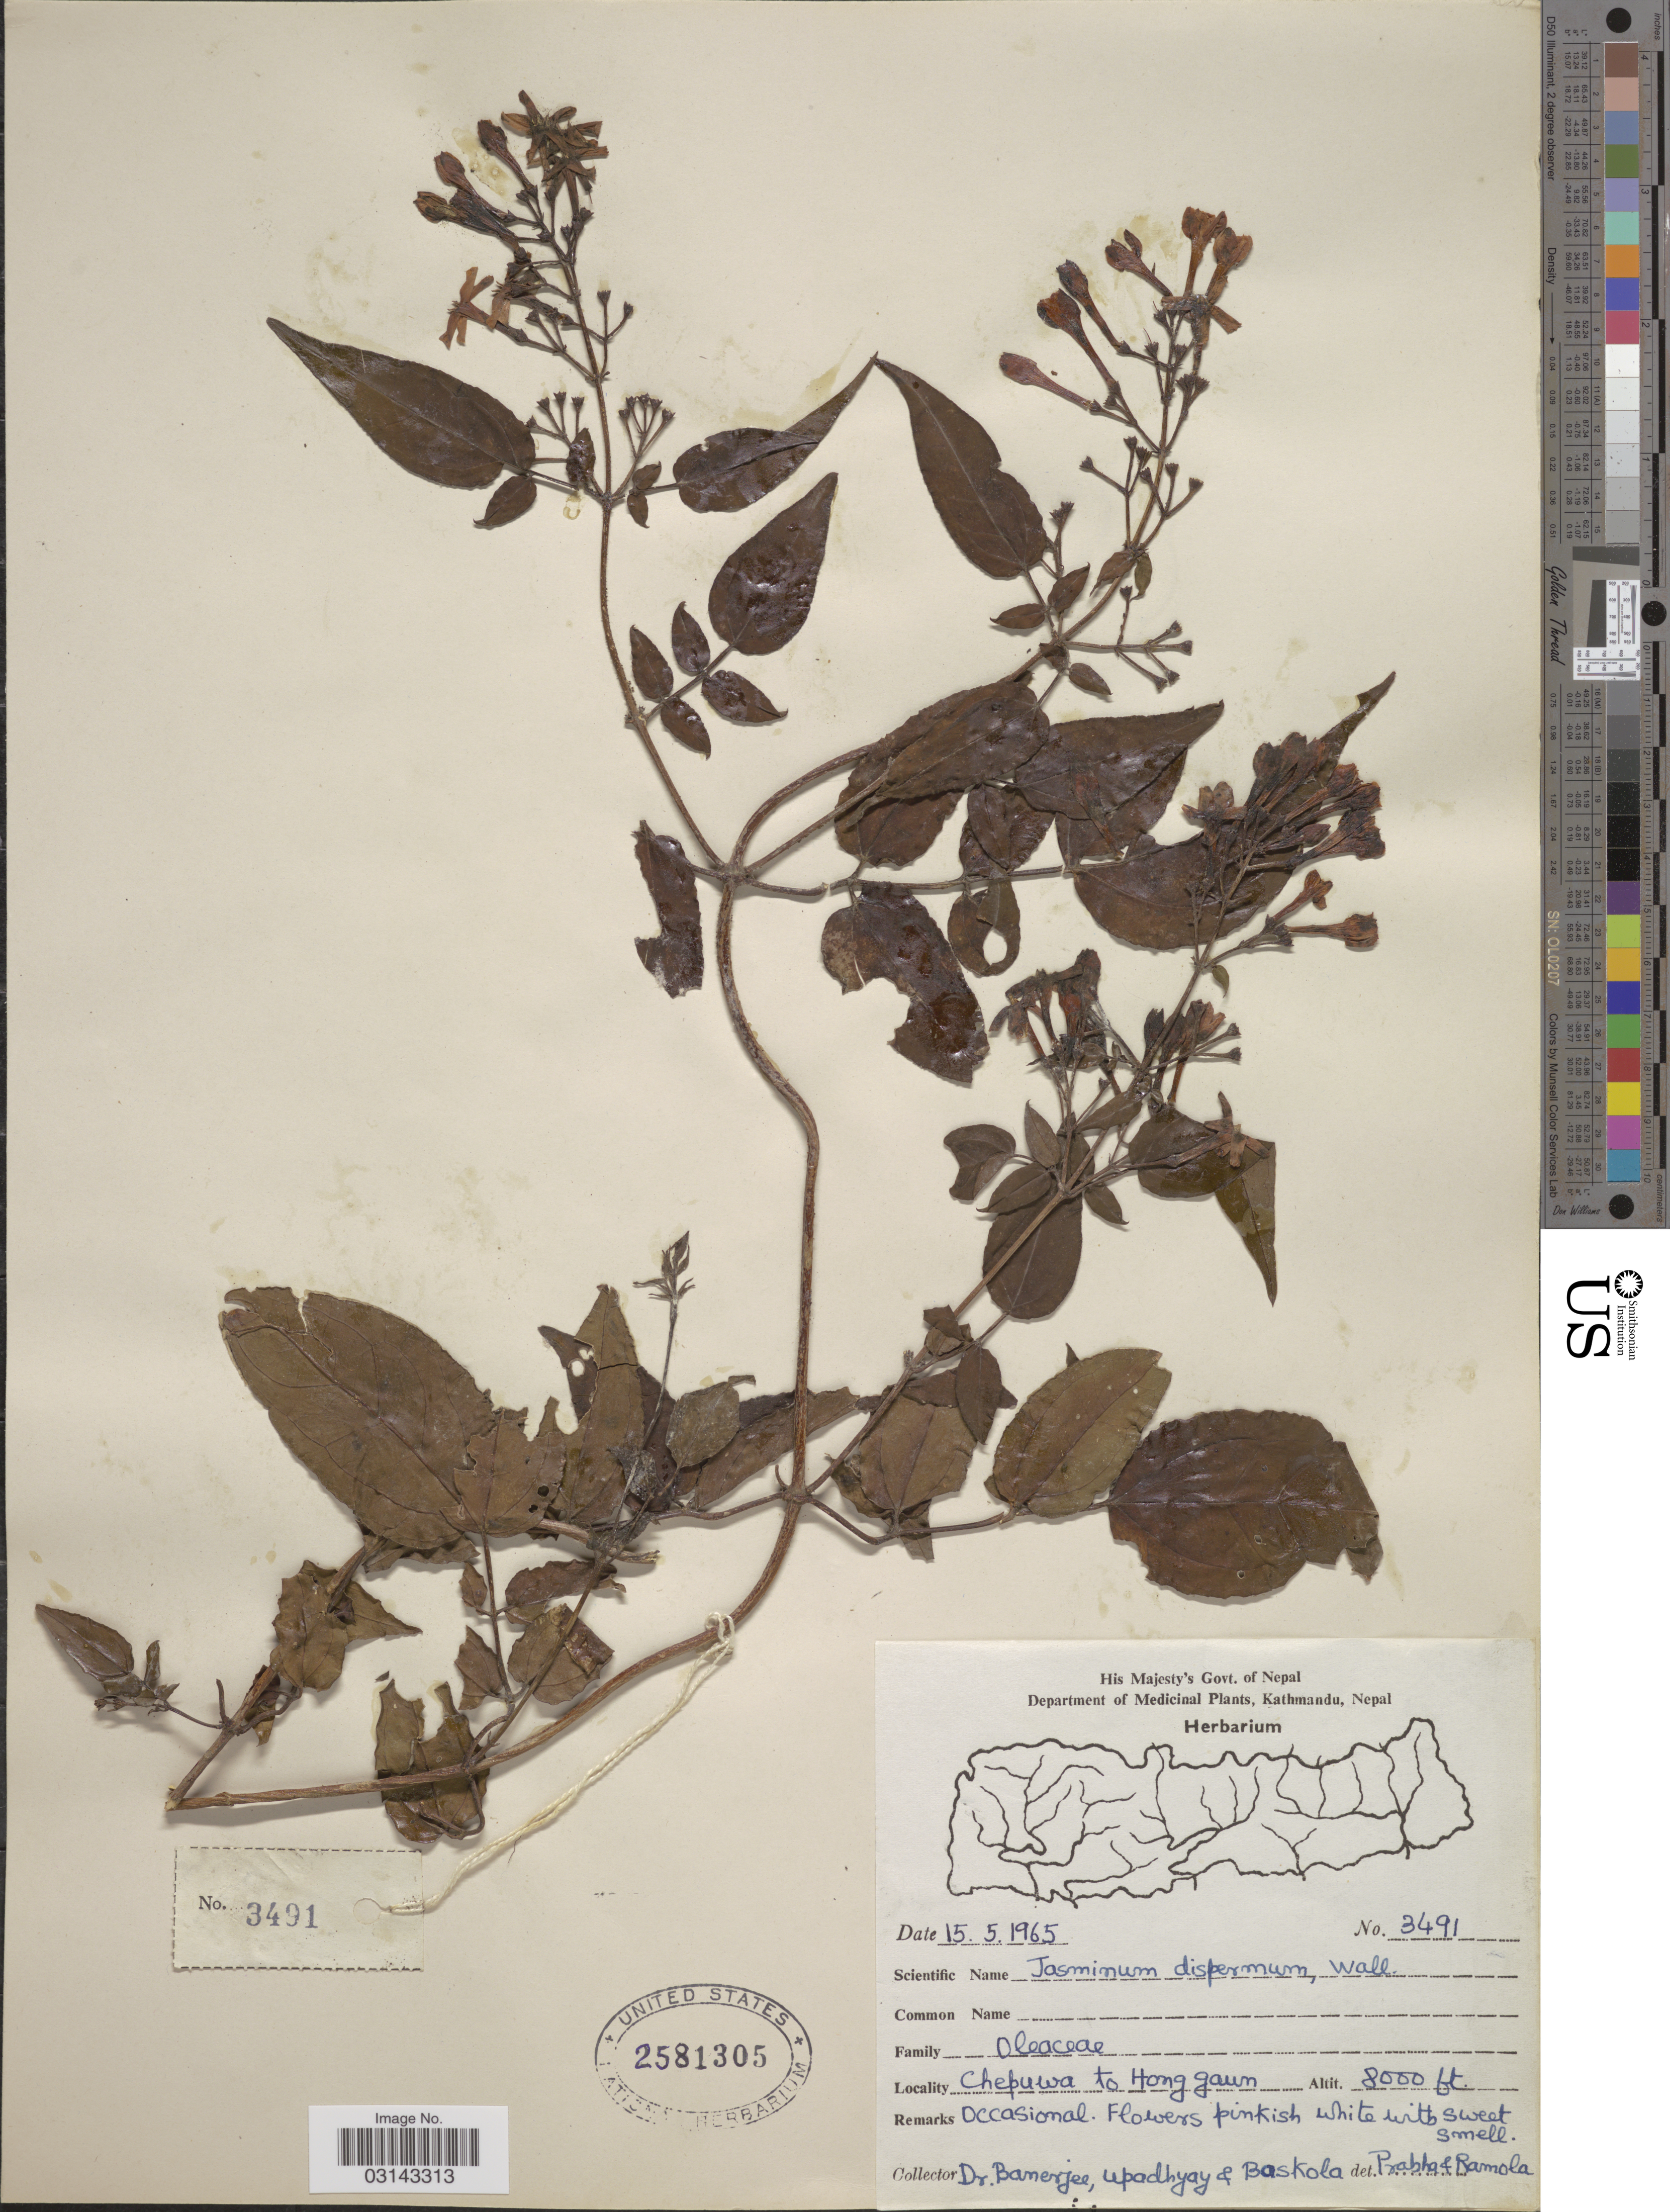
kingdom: Plantae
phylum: Tracheophyta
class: Magnoliopsida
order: Lamiales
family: Oleaceae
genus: Jasminum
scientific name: Jasminum dispermum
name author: Wall.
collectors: -. Banerjee, Upadhyay, -- & Baskola, --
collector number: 3491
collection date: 1965-05-15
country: Nepal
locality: Chepuwa to Hong gaun.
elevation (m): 2438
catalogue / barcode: US 2581305